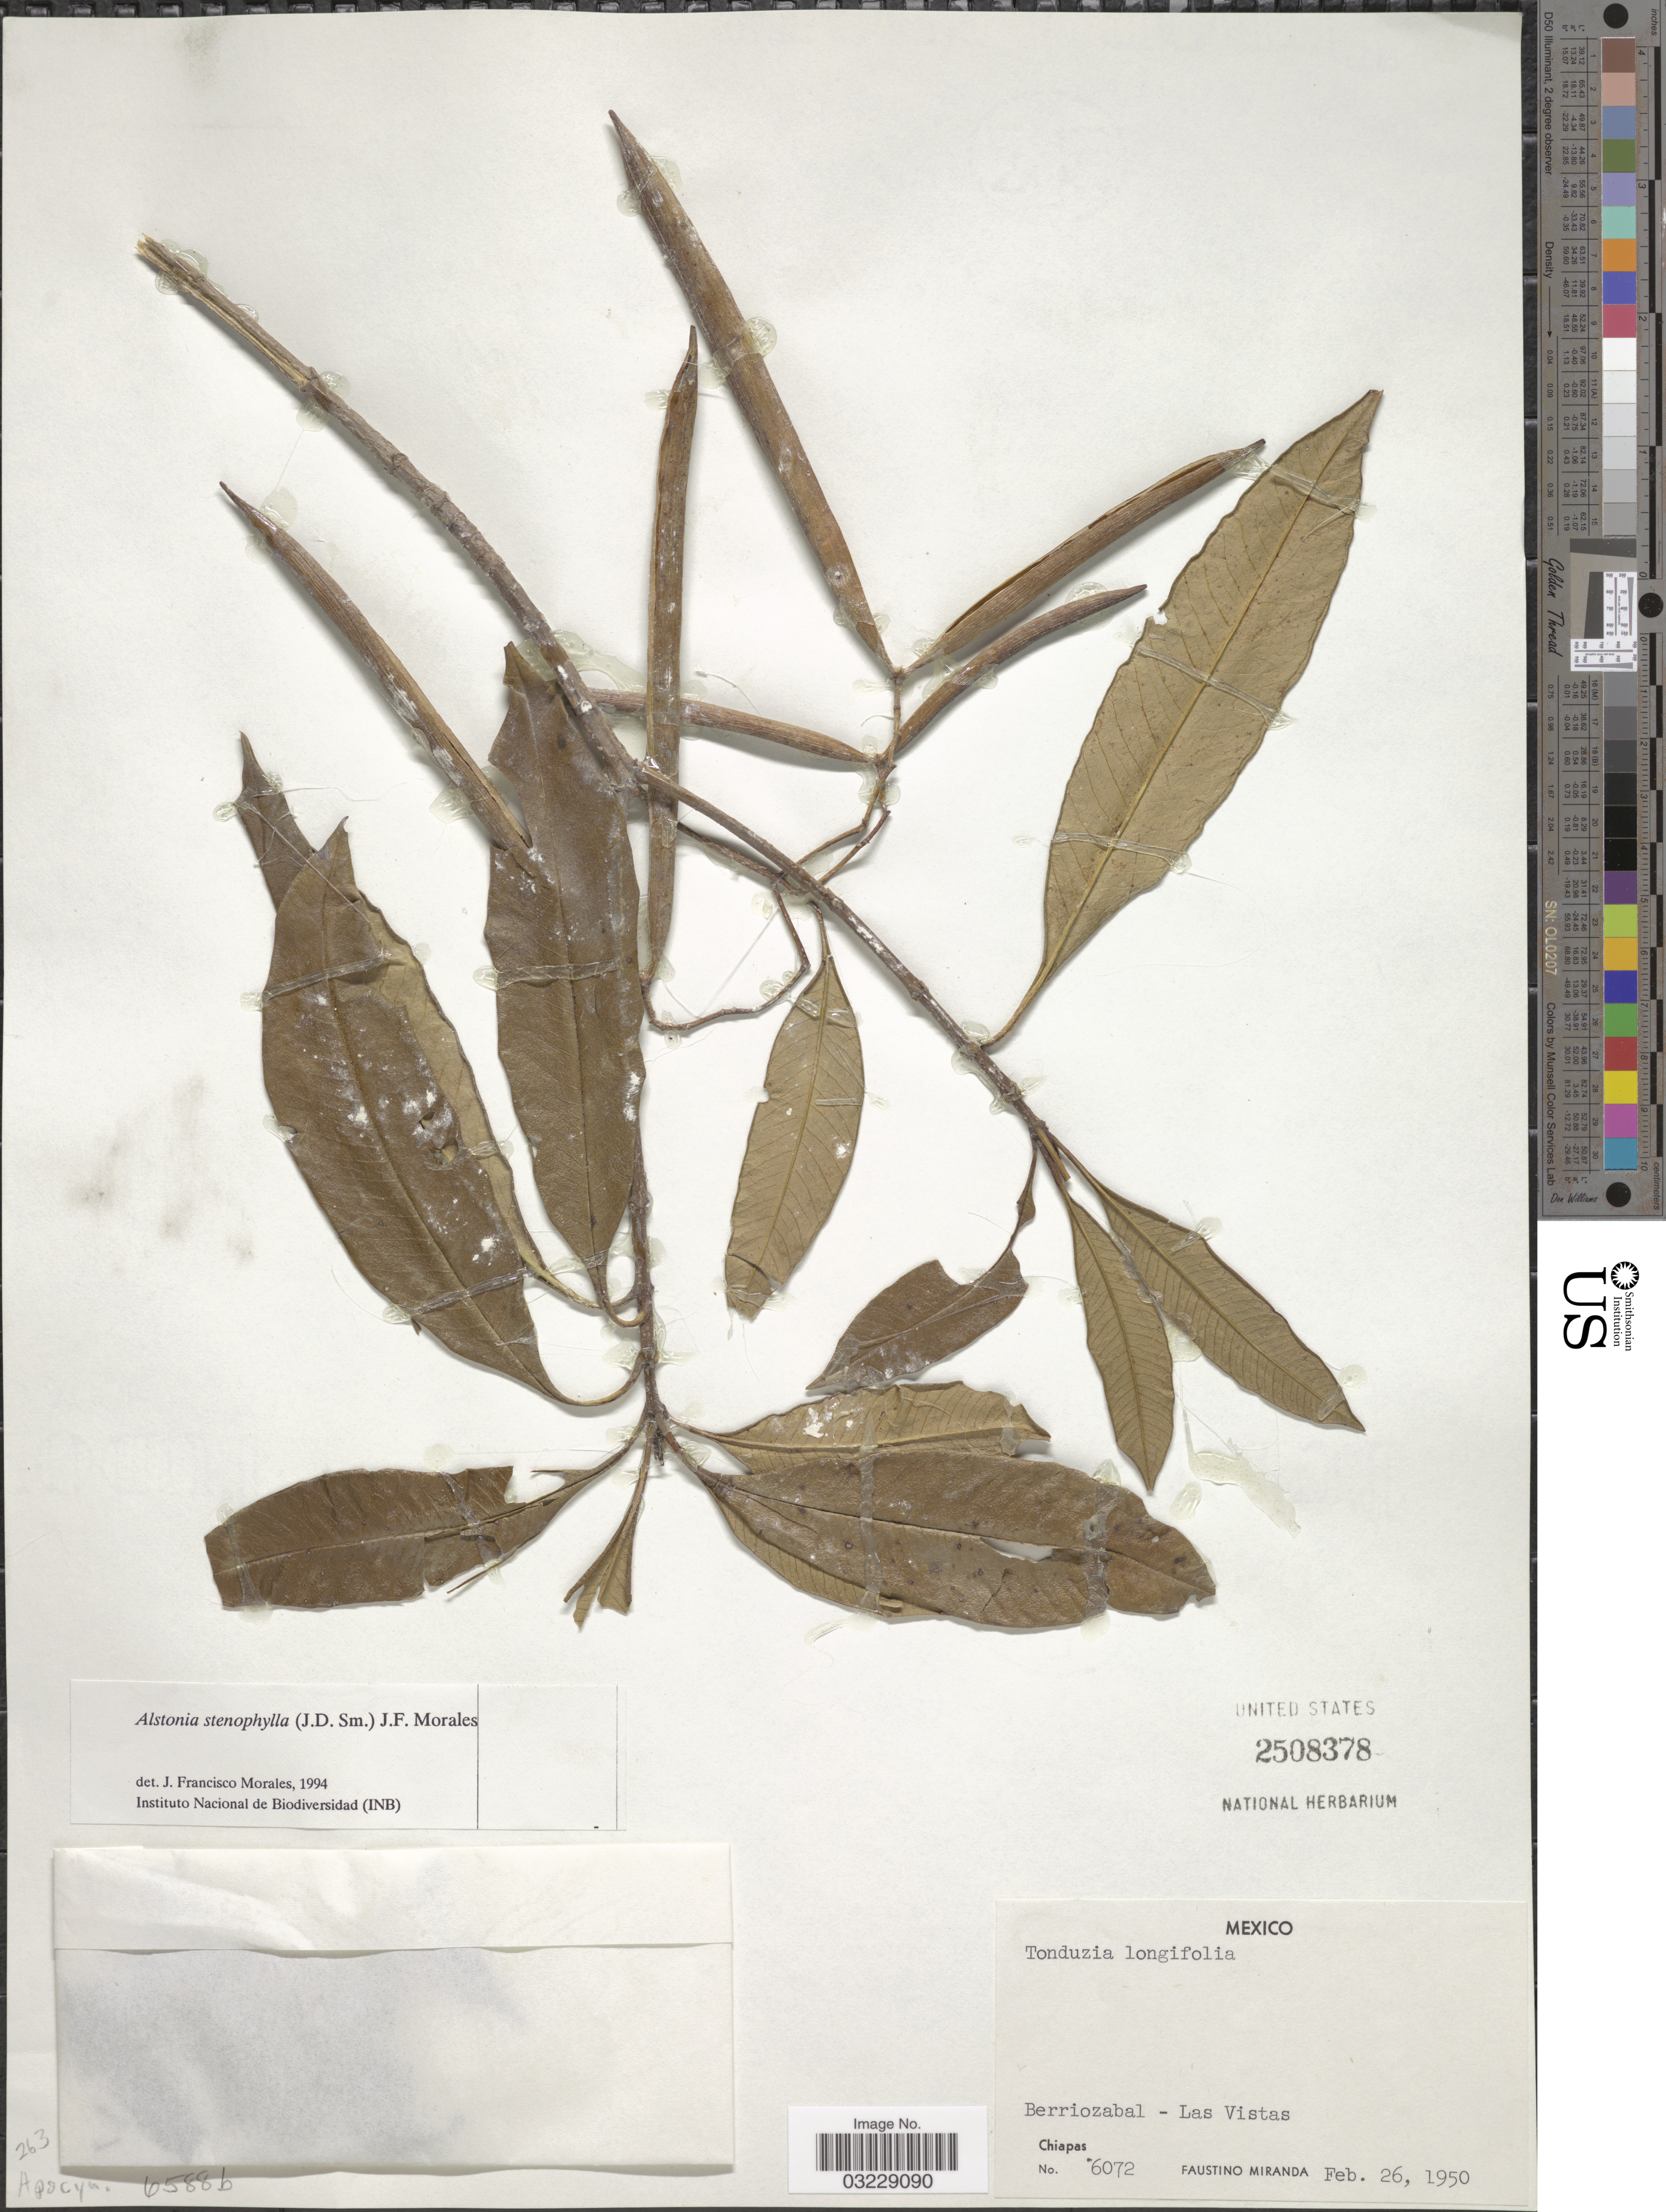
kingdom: Plantae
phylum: Tracheophyta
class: Magnoliopsida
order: Gentianales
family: Apocynaceae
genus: Alstonia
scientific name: Alstonia stenophylla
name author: Guillaumin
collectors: F. Miranda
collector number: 6072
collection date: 1950-02-26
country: Mexico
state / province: Chiapas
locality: Berriozabal - Las Vistas.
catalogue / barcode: US 2508378